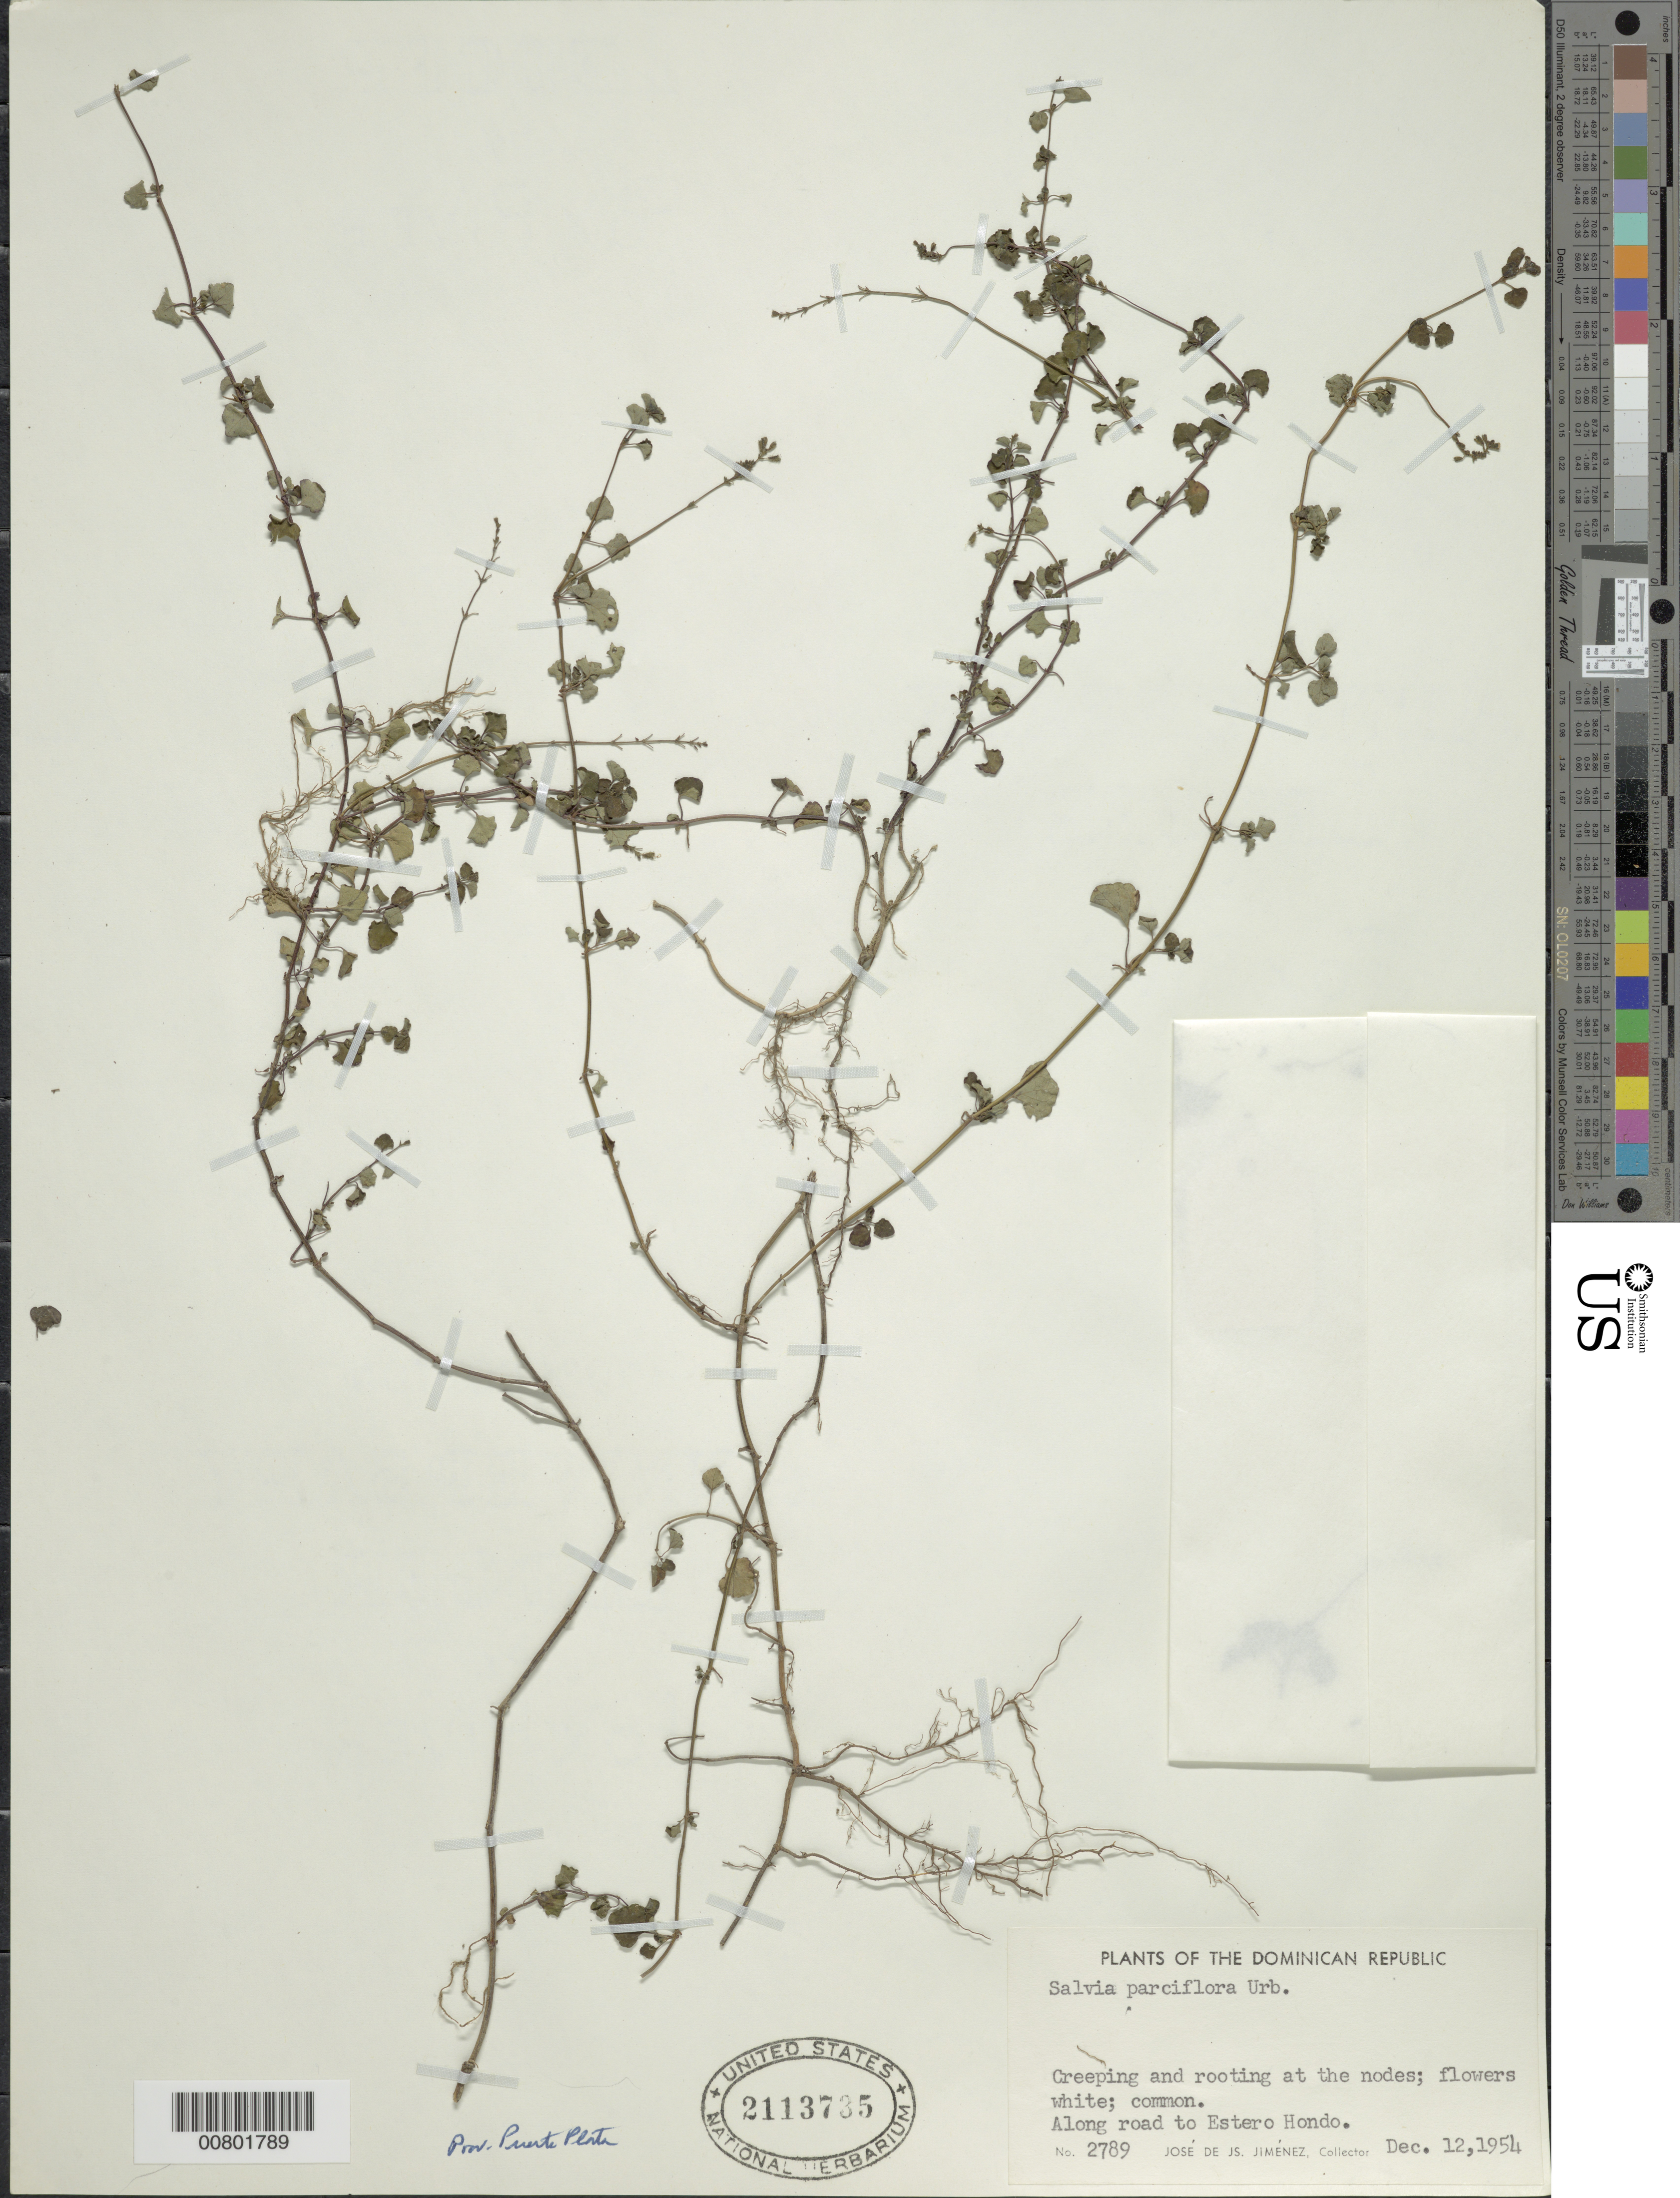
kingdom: Plantae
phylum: Tracheophyta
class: Magnoliopsida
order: Lamiales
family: Lamiaceae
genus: Salvia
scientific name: Salvia parciflora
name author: Urb.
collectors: J. J. Jiménez Almonte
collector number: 2789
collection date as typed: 12 Dec 1954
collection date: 1954-12-12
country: Dominican Republic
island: Hispaniola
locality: Road to Estero Hondo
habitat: Along road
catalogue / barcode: US 2113735